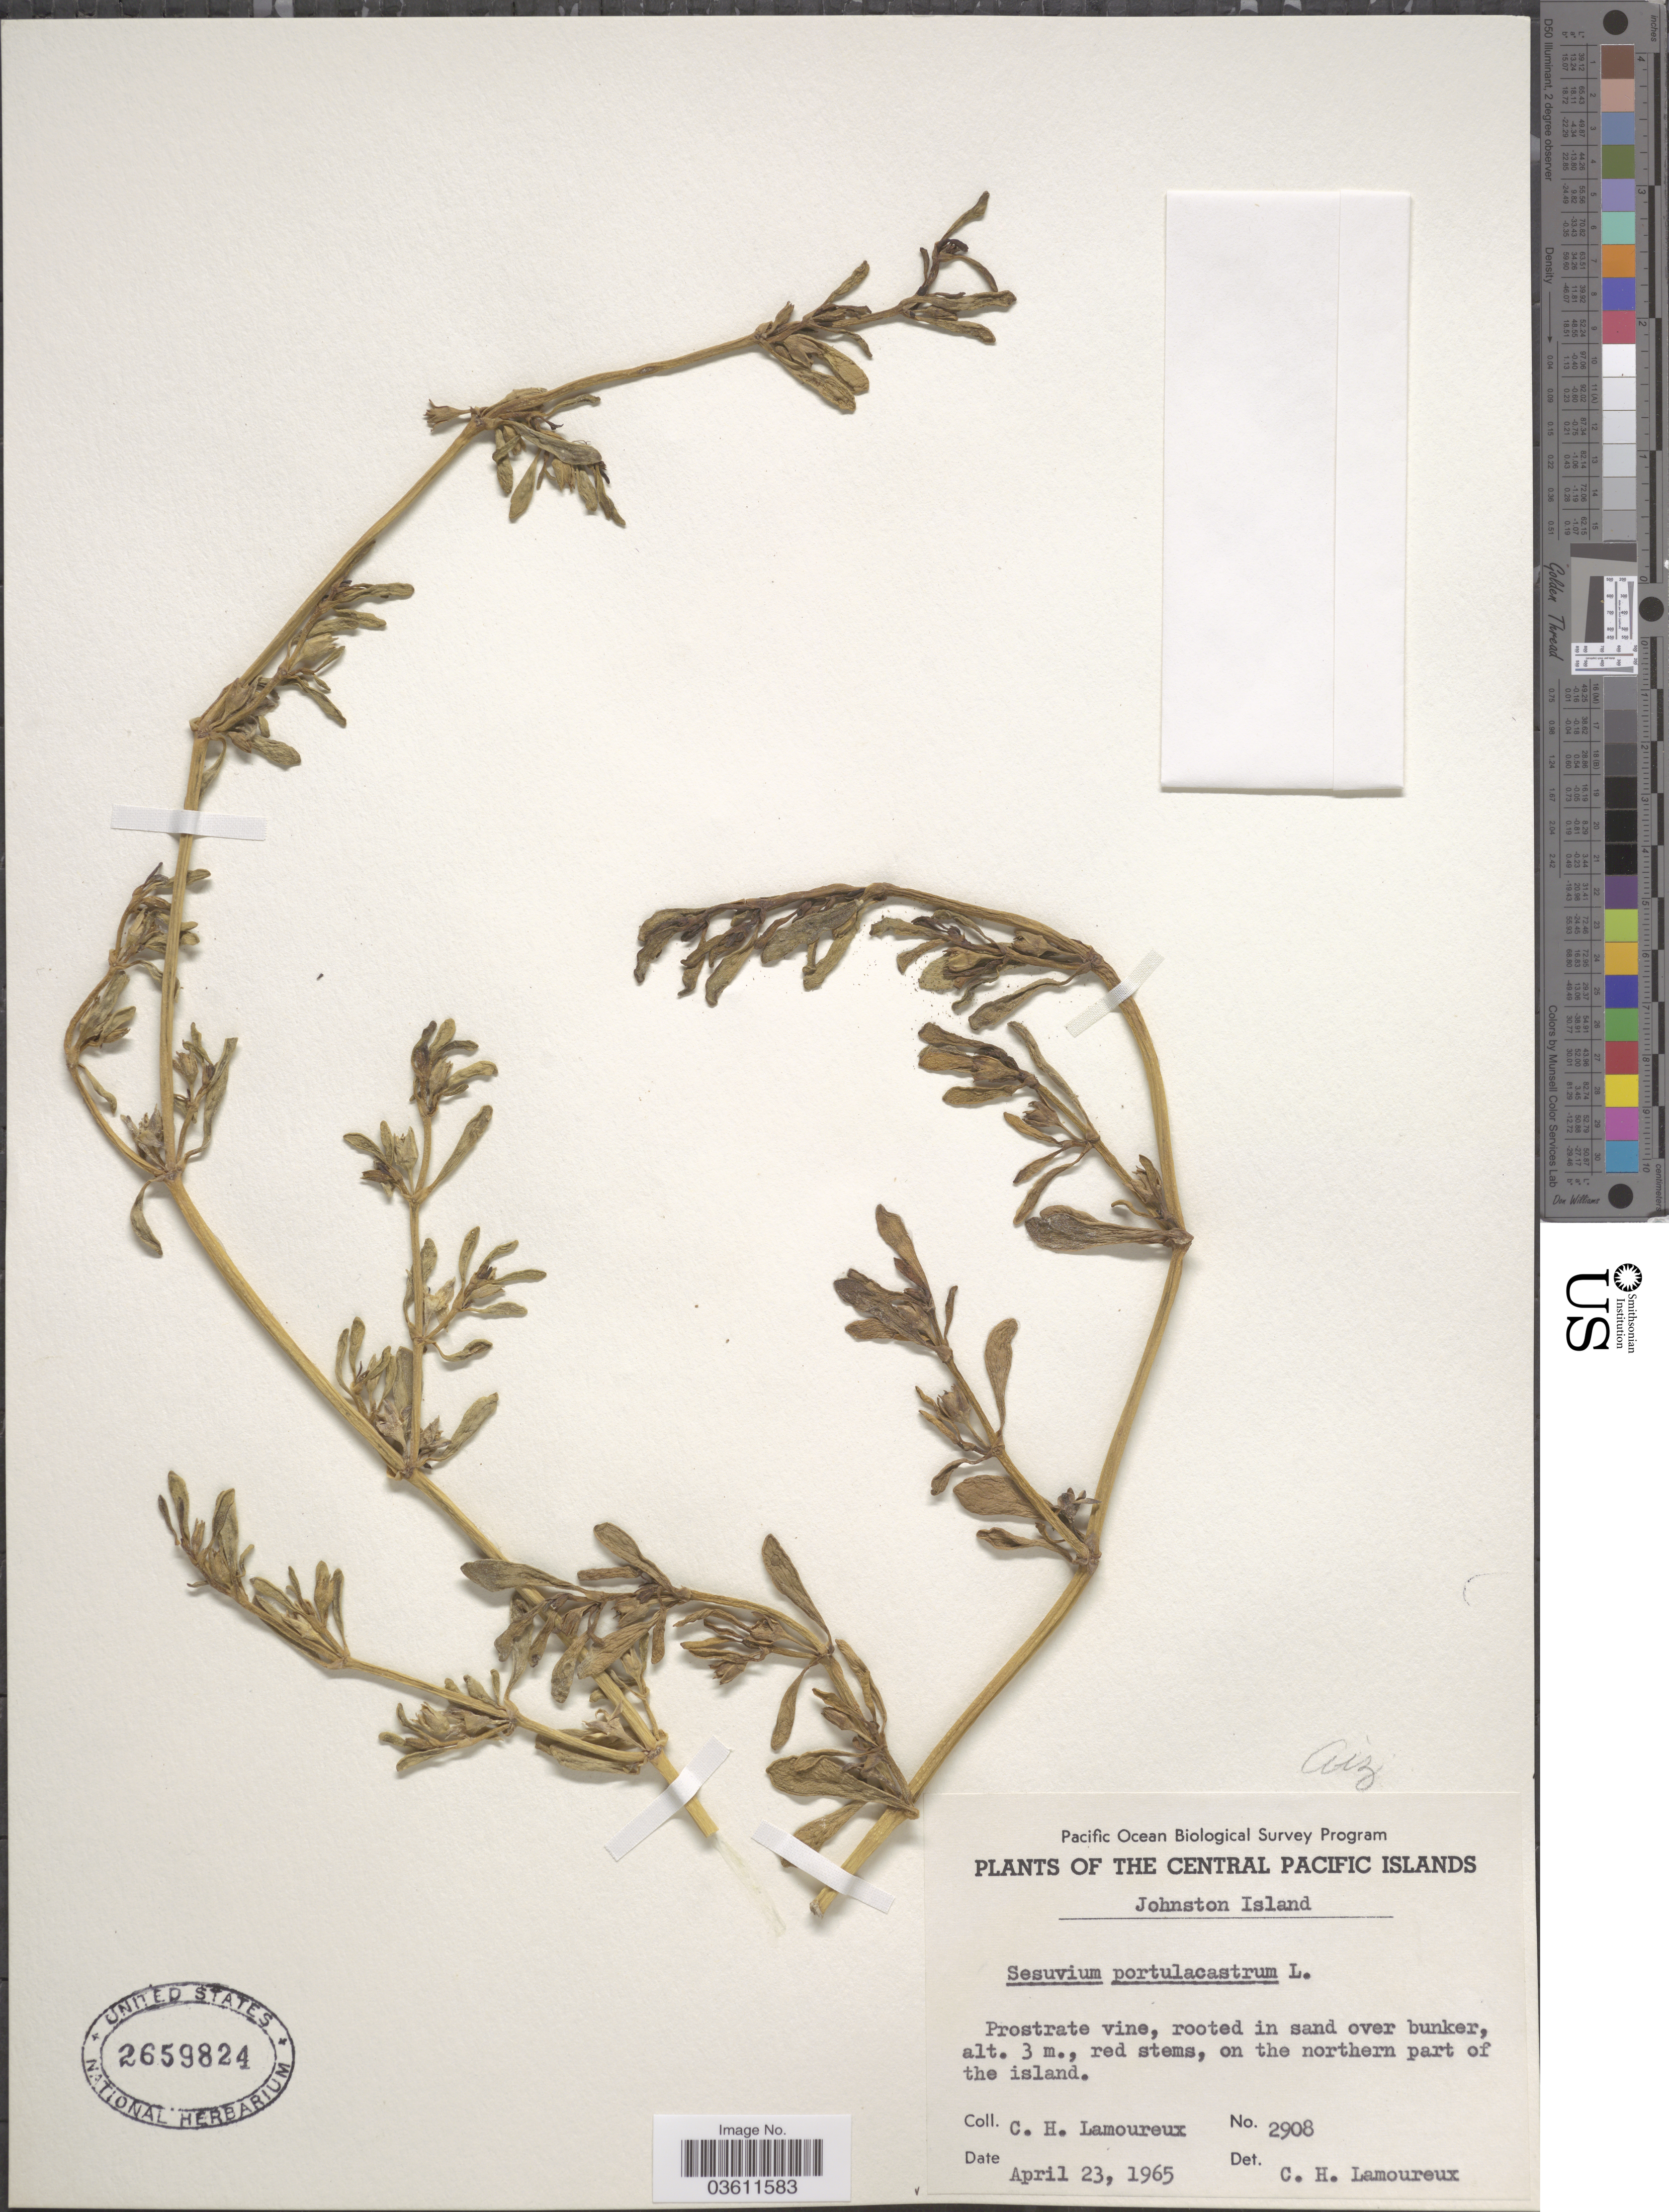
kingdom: Plantae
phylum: Tracheophyta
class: Magnoliopsida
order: Caryophyllales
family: Aizoaceae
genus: Sesuvium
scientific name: Sesuvium portulacastrum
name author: (L.) L.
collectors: C. H. Lamoureux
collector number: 2908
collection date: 1965-04-23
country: U.S. Administered Pacific Islands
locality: The Central Pacific Islands. Johnston Island. On the northern part of the island.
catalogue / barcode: US 2659824